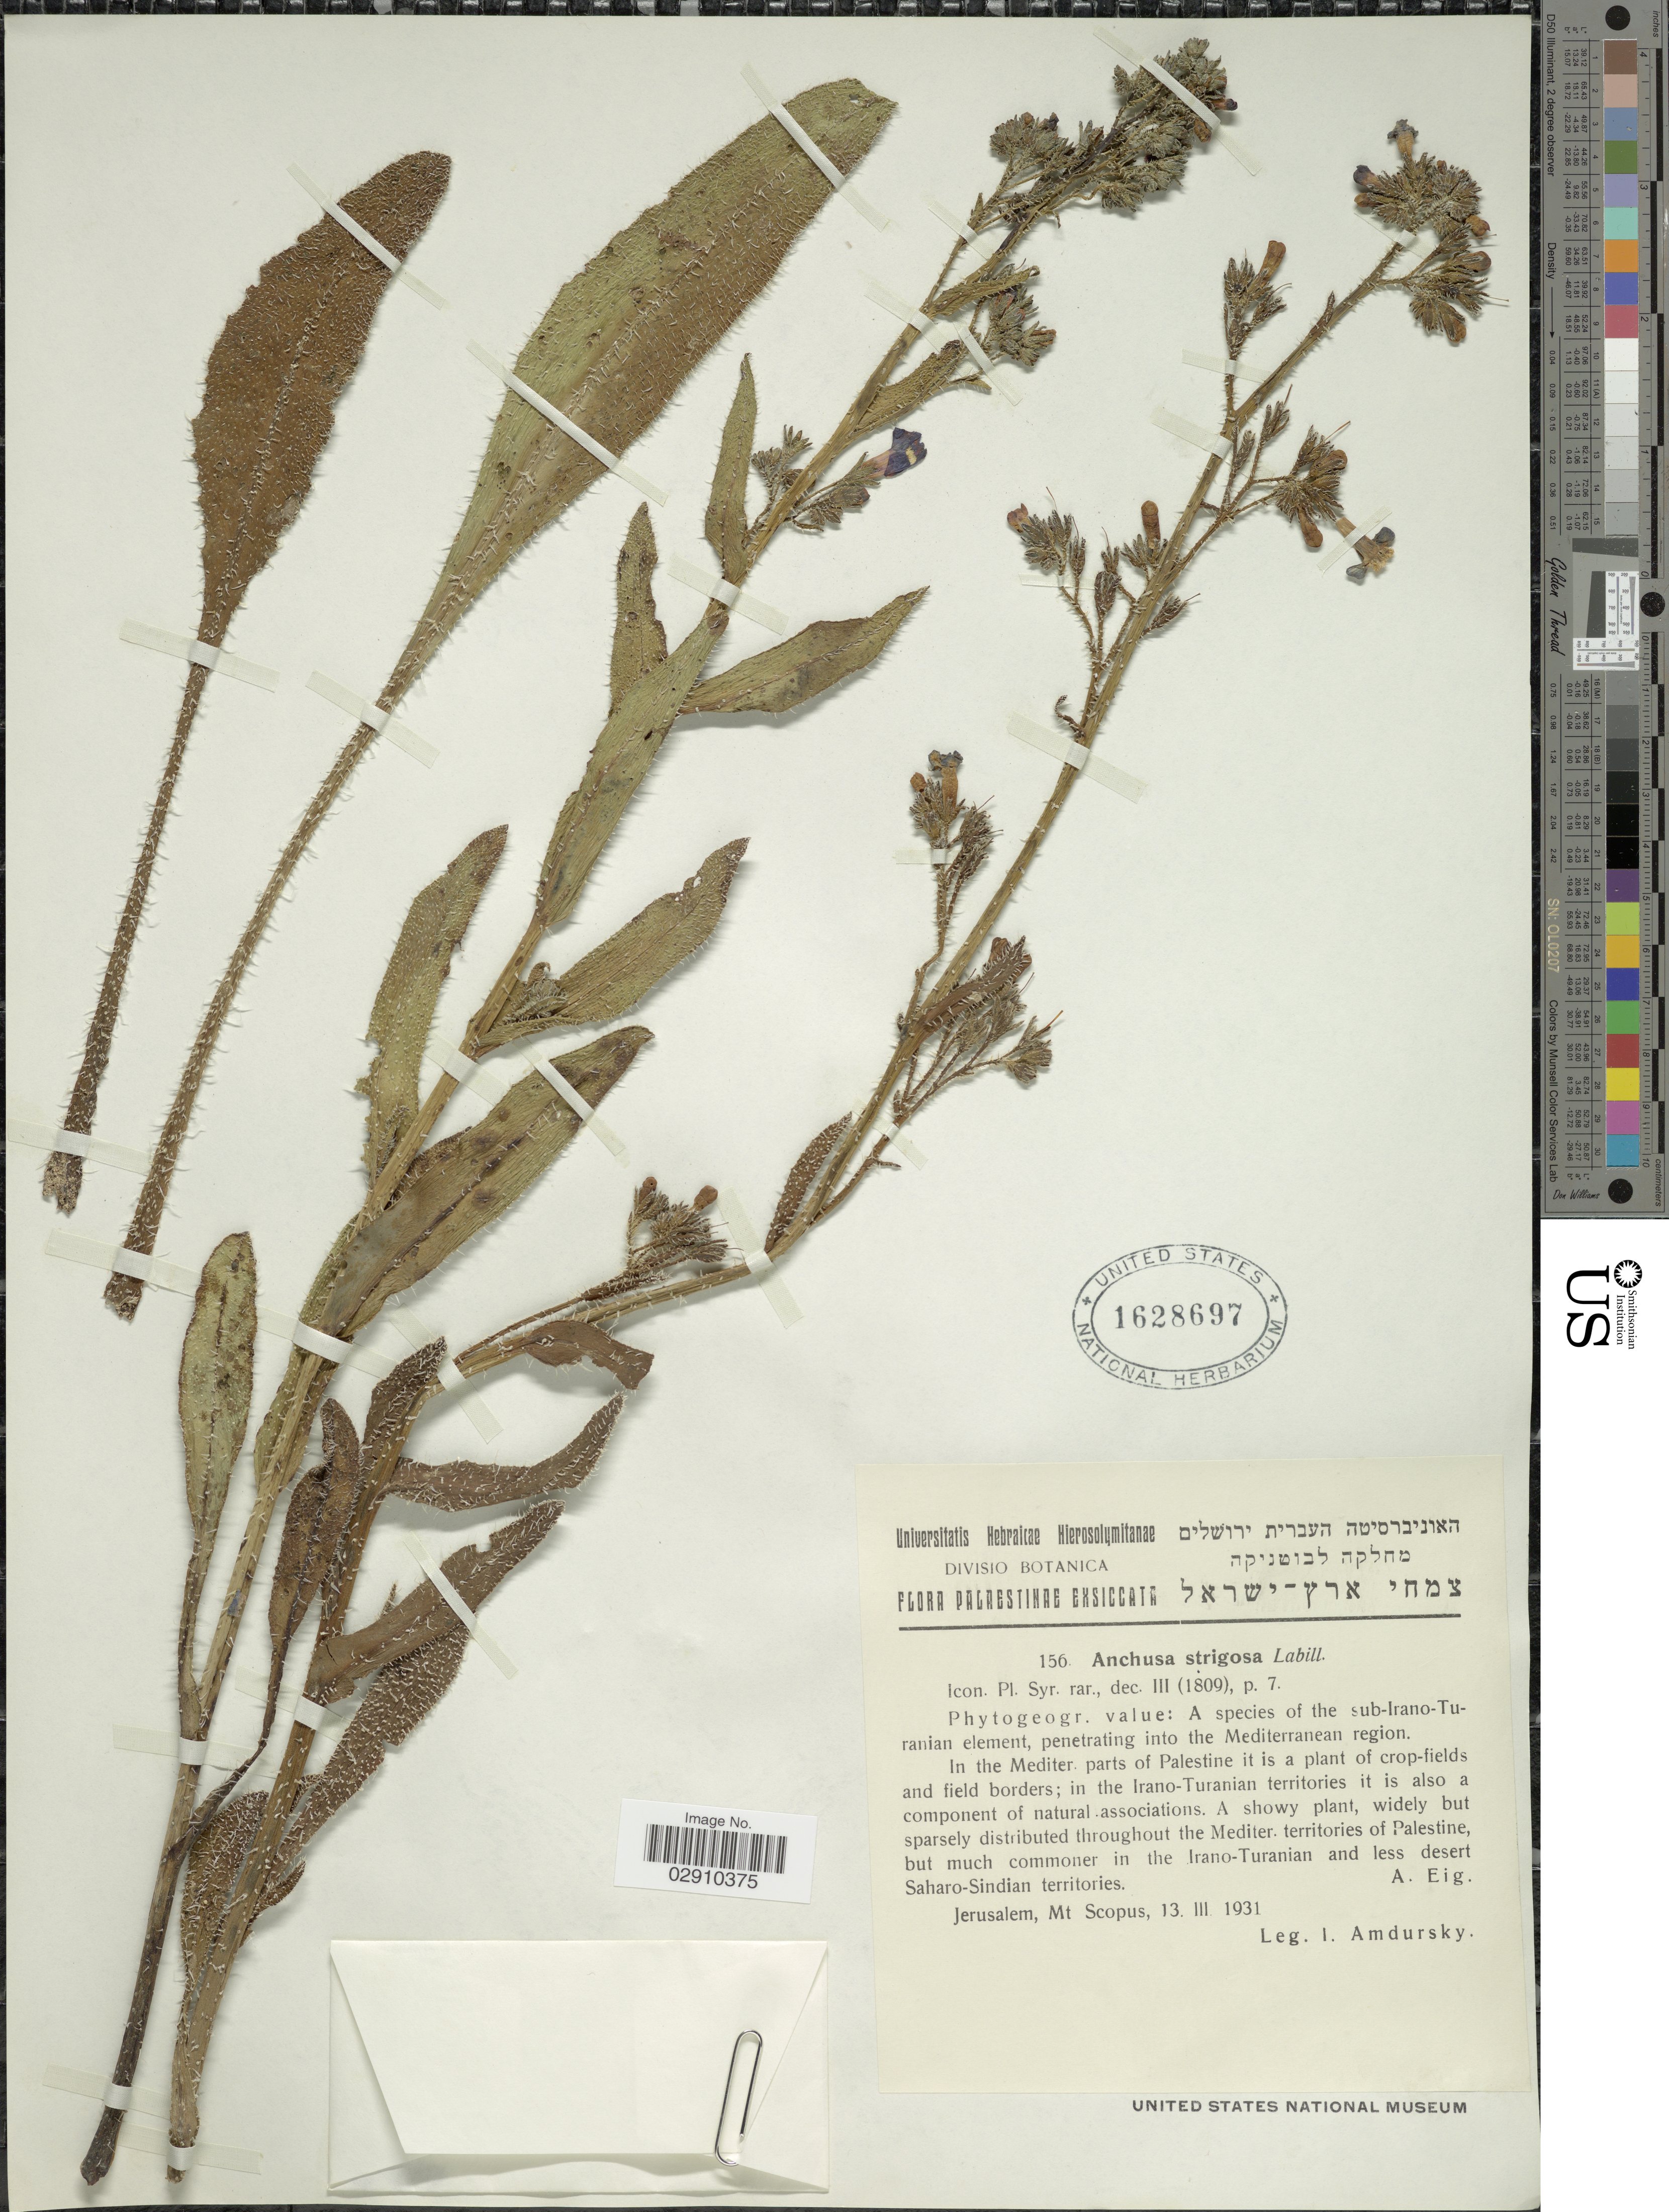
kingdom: Plantae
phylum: Tracheophyta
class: Magnoliopsida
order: Boraginales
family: Boraginaceae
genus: Anchusa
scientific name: Anchusa strigosa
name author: Banks & Sol.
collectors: I. Amdursky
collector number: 156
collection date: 1931-03-13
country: Israel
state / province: Jerusalem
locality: Palaestinae, throughout the Mediter, territories of Palestine, but much commoner in the Irano-Turanian and less desert Saharo-Sindian territories. Mt Scopus.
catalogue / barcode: US 1628697